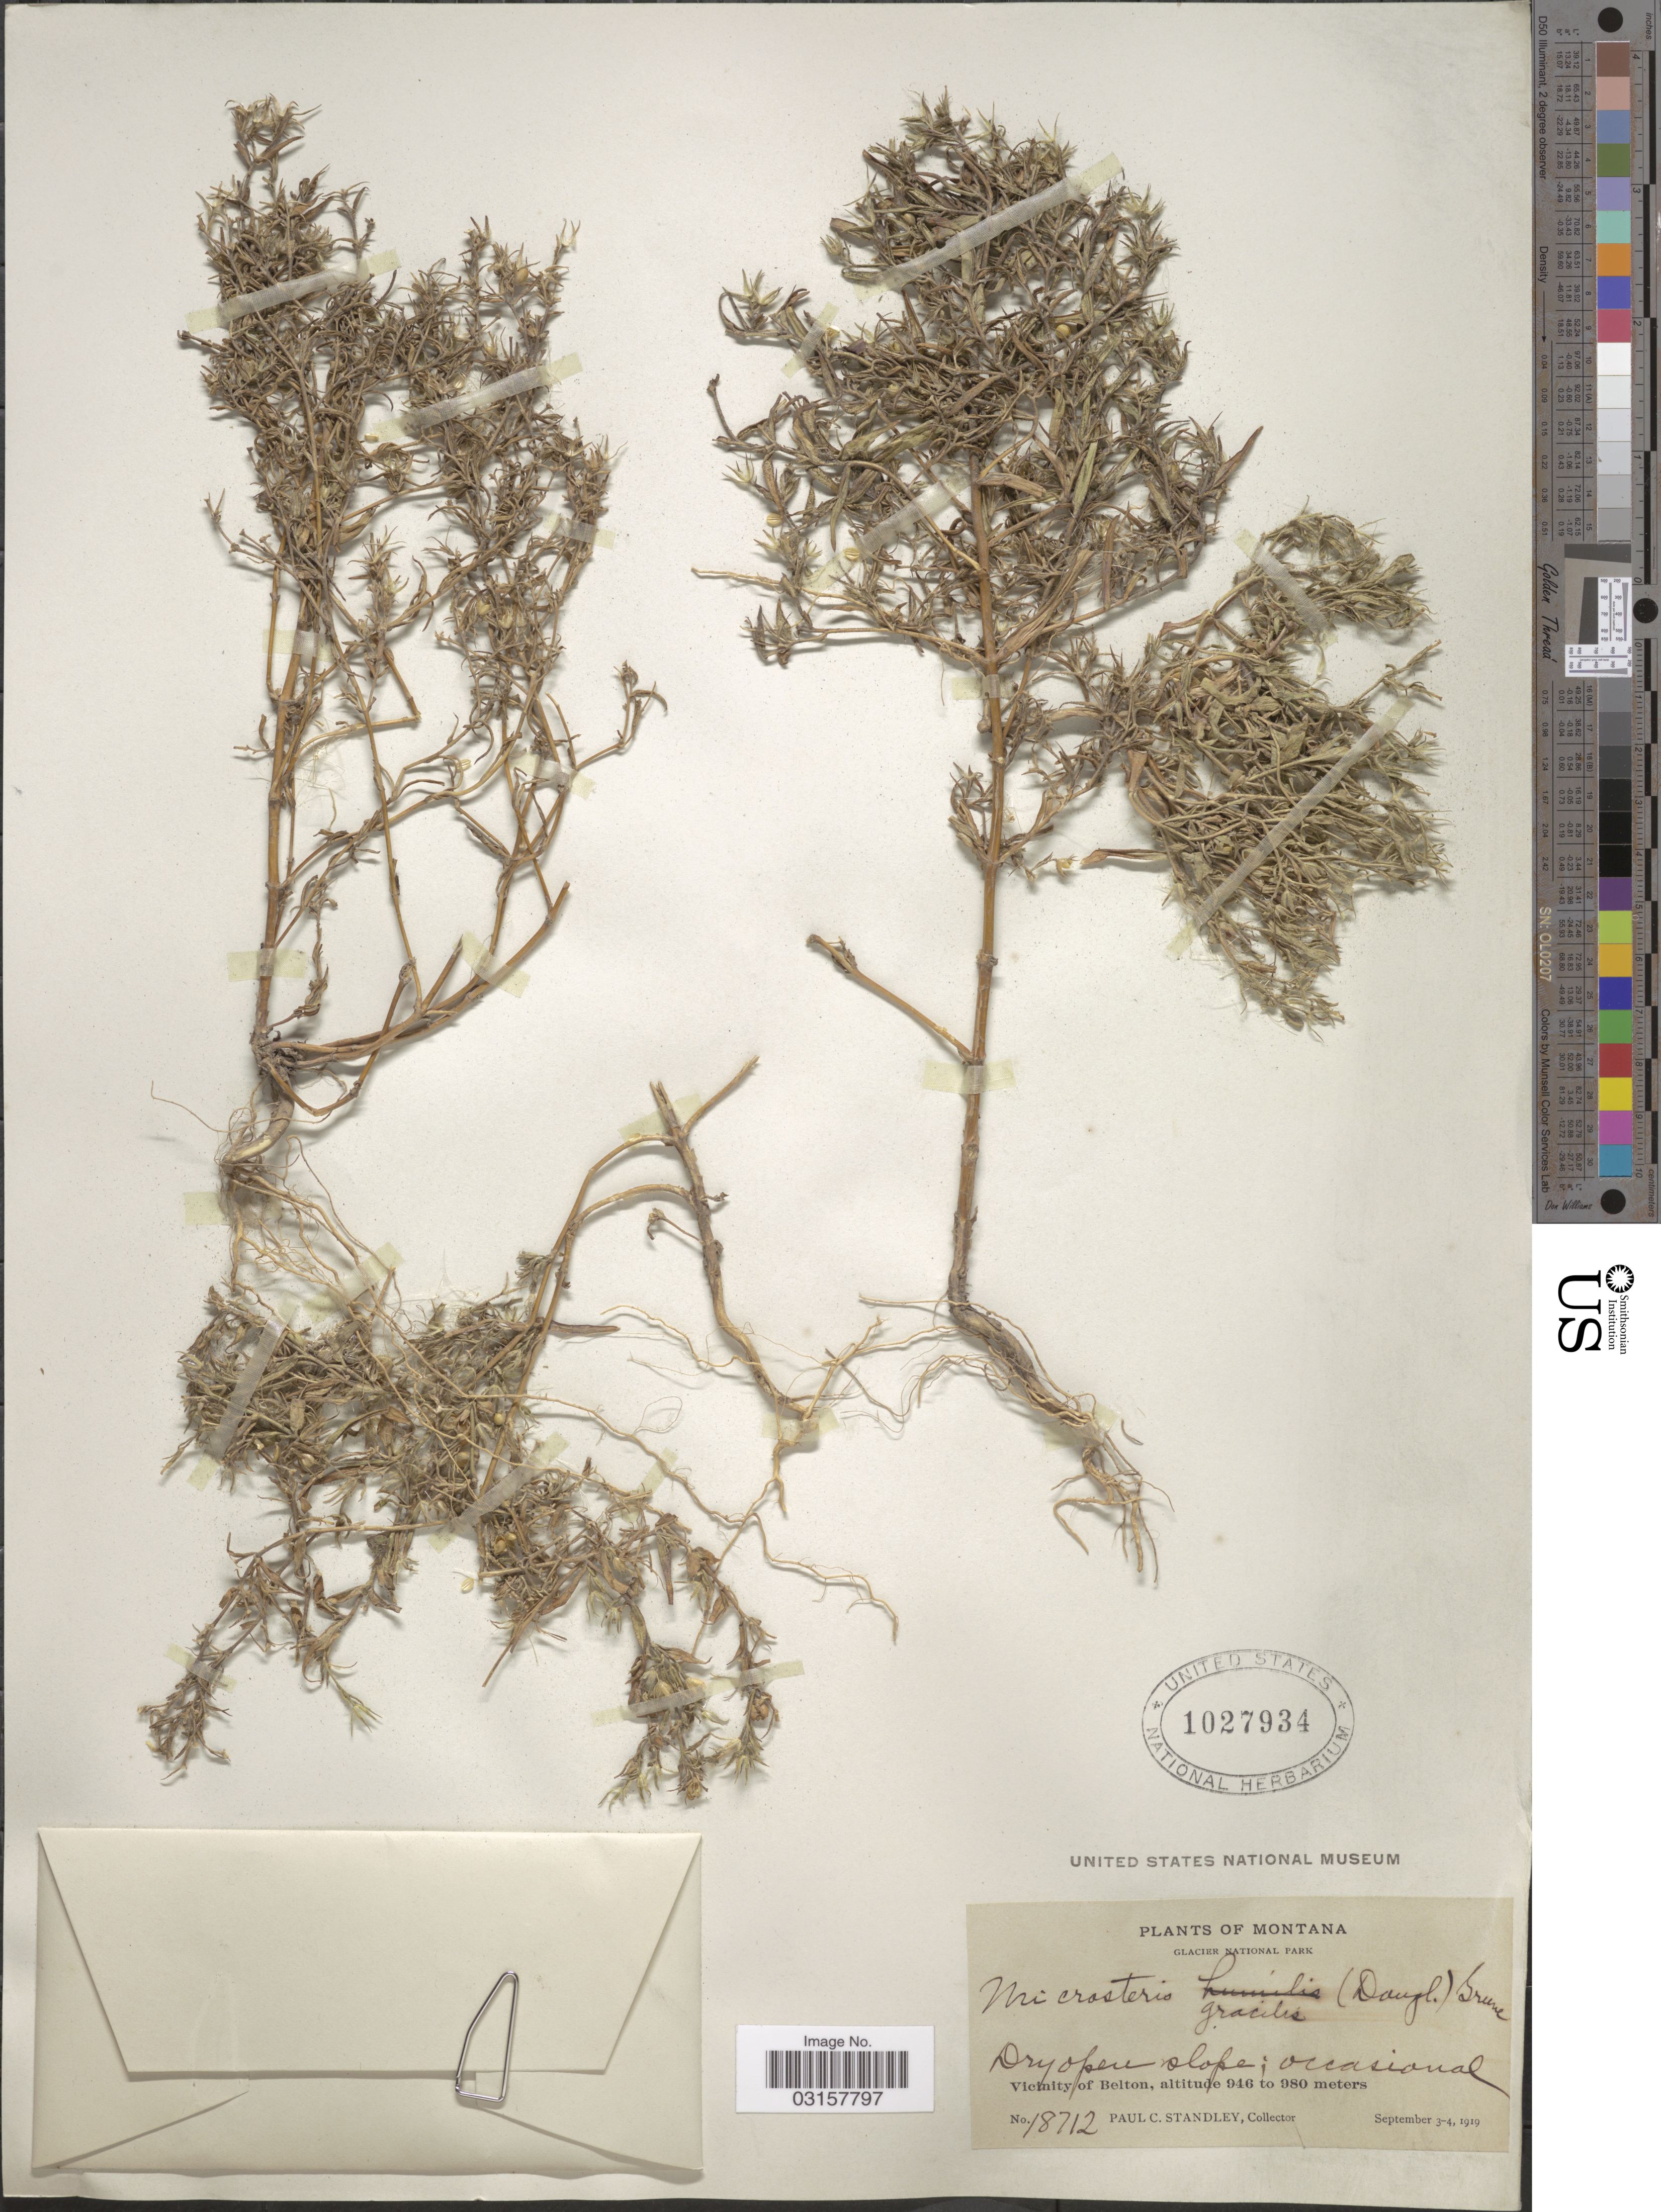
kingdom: Plantae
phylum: Tracheophyta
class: Magnoliopsida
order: Ericales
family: Polemoniaceae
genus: Microsteris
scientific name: Microsteris gracilis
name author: (Hook.) Greene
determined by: (US) Smithsonian Institution - National Museum of Natural History - Department of Botany (UNITED STATES)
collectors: P. C. Standley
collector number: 18712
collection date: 1919-09-03/1919-09-04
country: United States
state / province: Montana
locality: Glacier National Park. Vicinity of Belton.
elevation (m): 946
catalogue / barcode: US 1027934